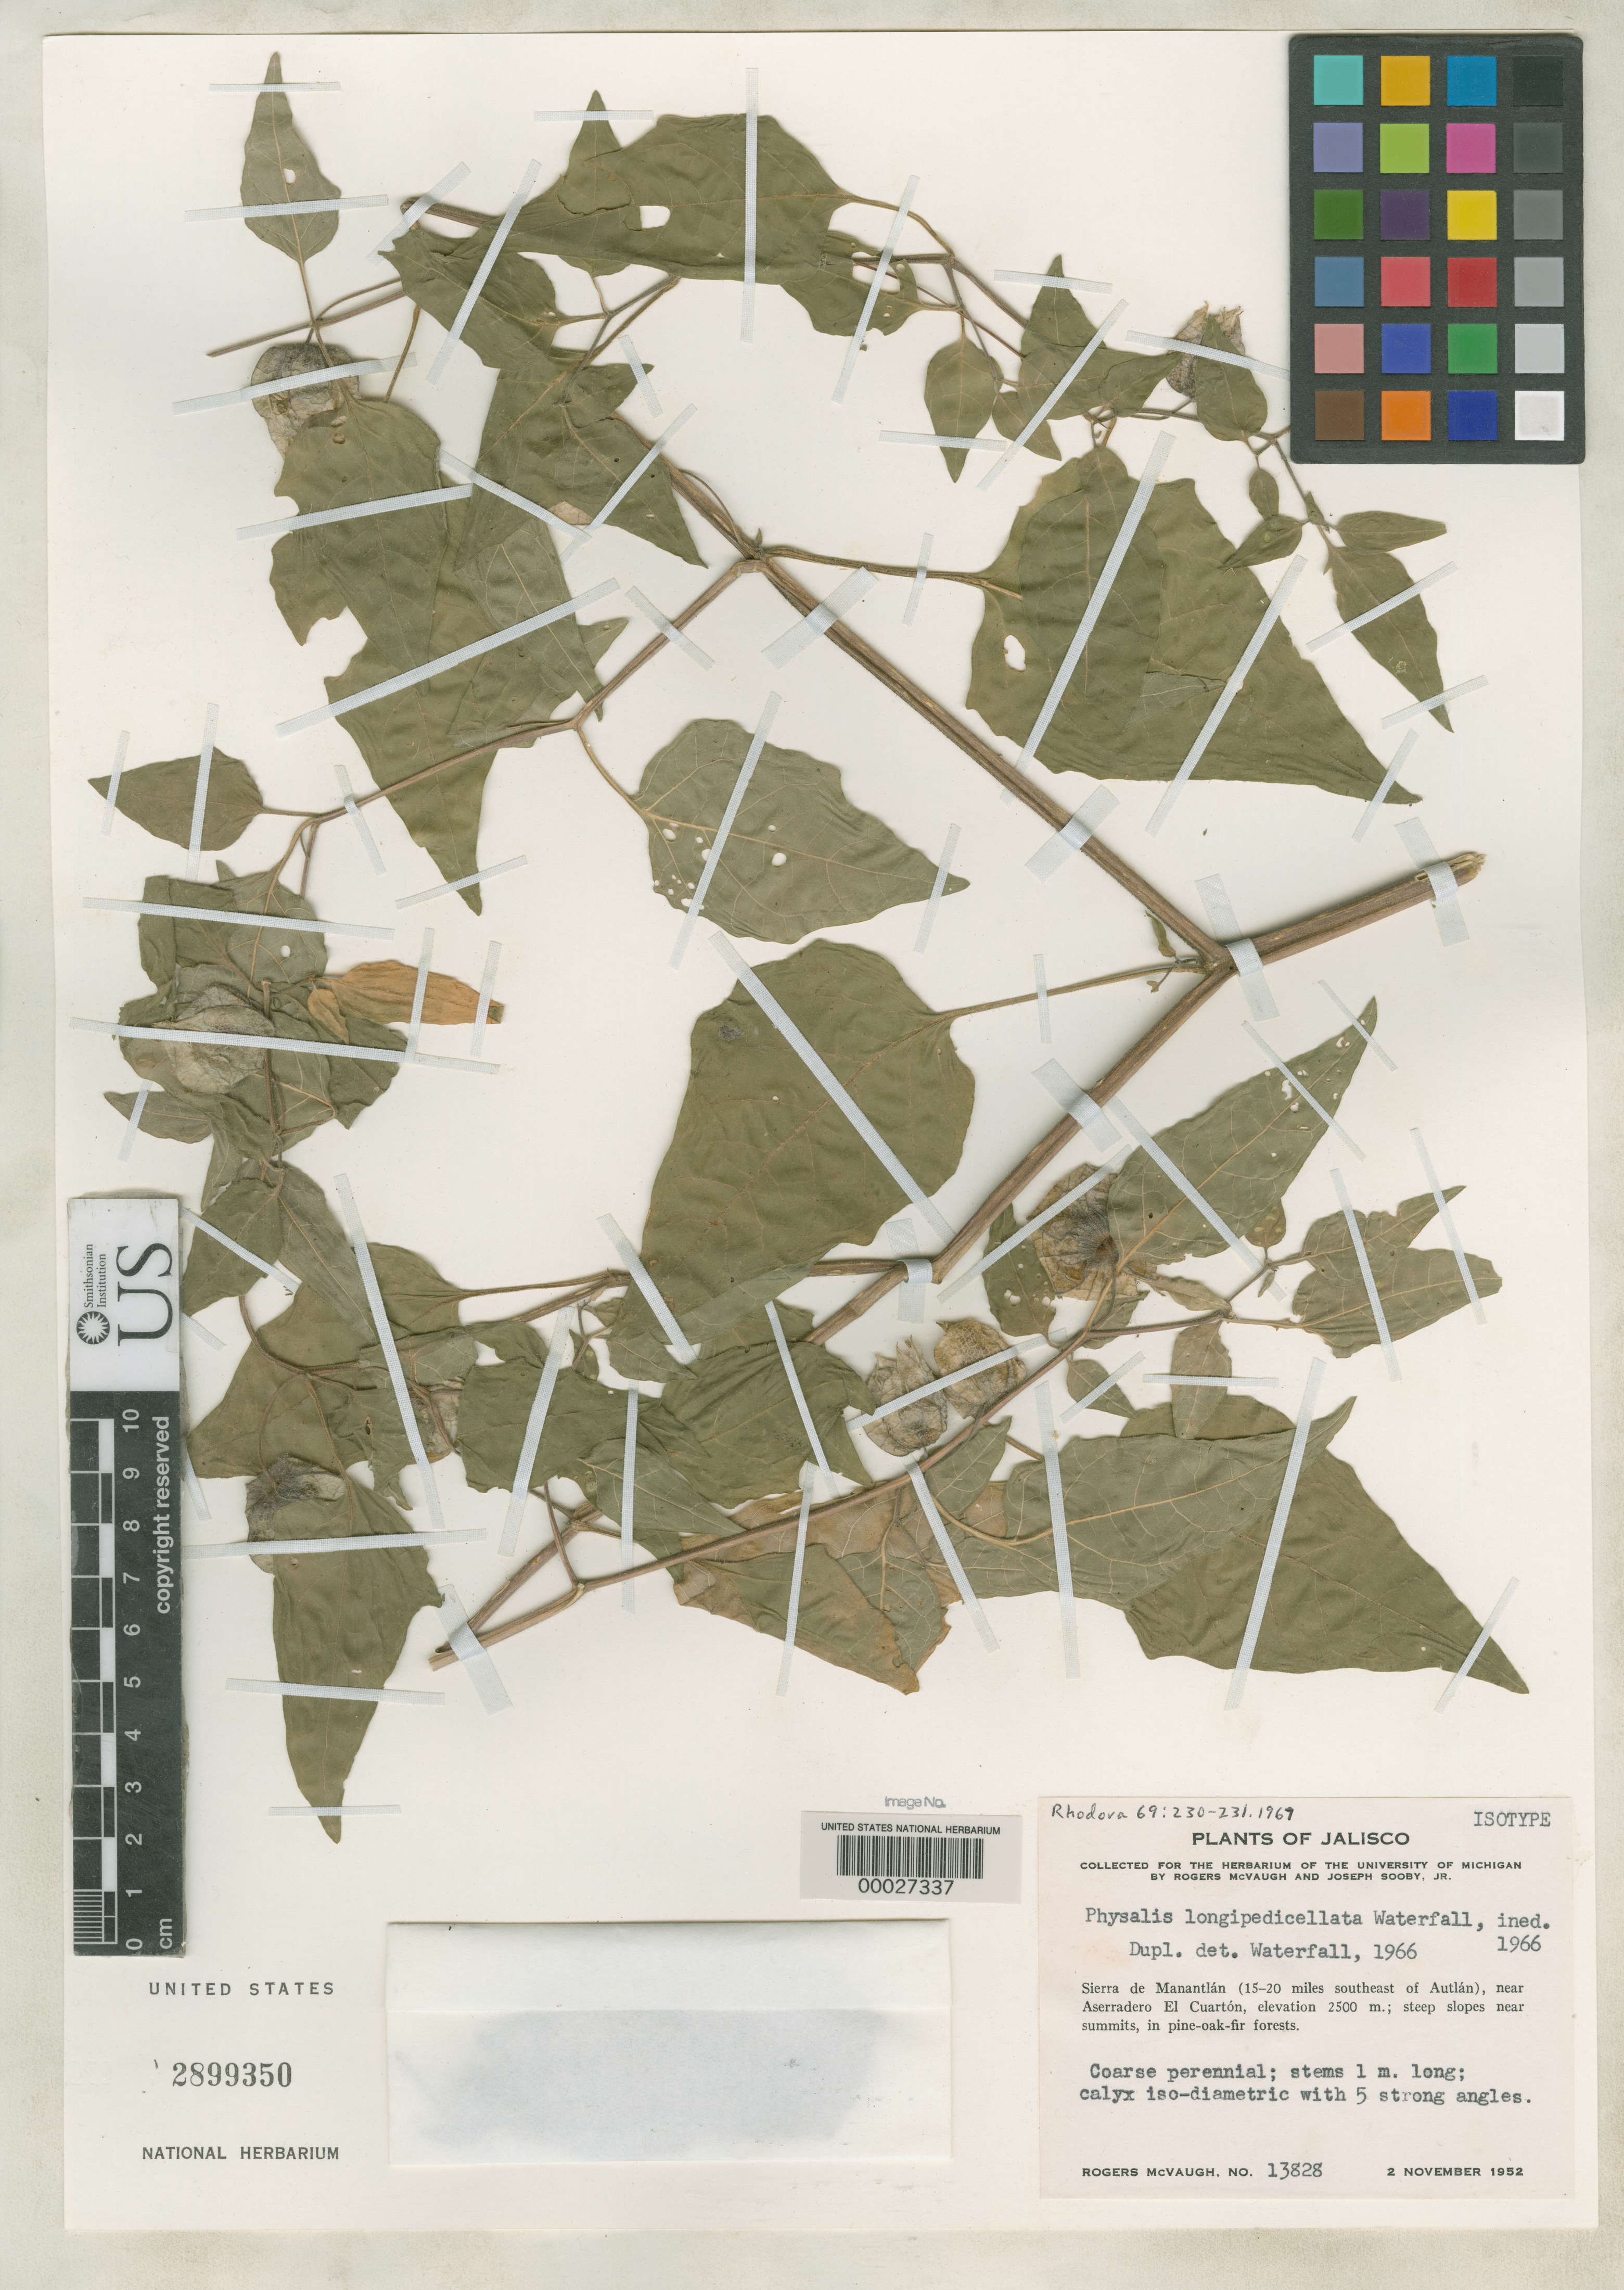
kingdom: Plantae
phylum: Tracheophyta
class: Magnoliopsida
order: Solanales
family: Solanaceae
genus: Physalis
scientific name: Physalis longipedicellata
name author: Waterf.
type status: Isotype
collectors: R. McVaugh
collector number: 13828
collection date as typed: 02 Nov 1952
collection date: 1952-11-02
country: Mexico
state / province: Jalisco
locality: Sierra de Manantlan.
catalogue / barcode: US 2899350